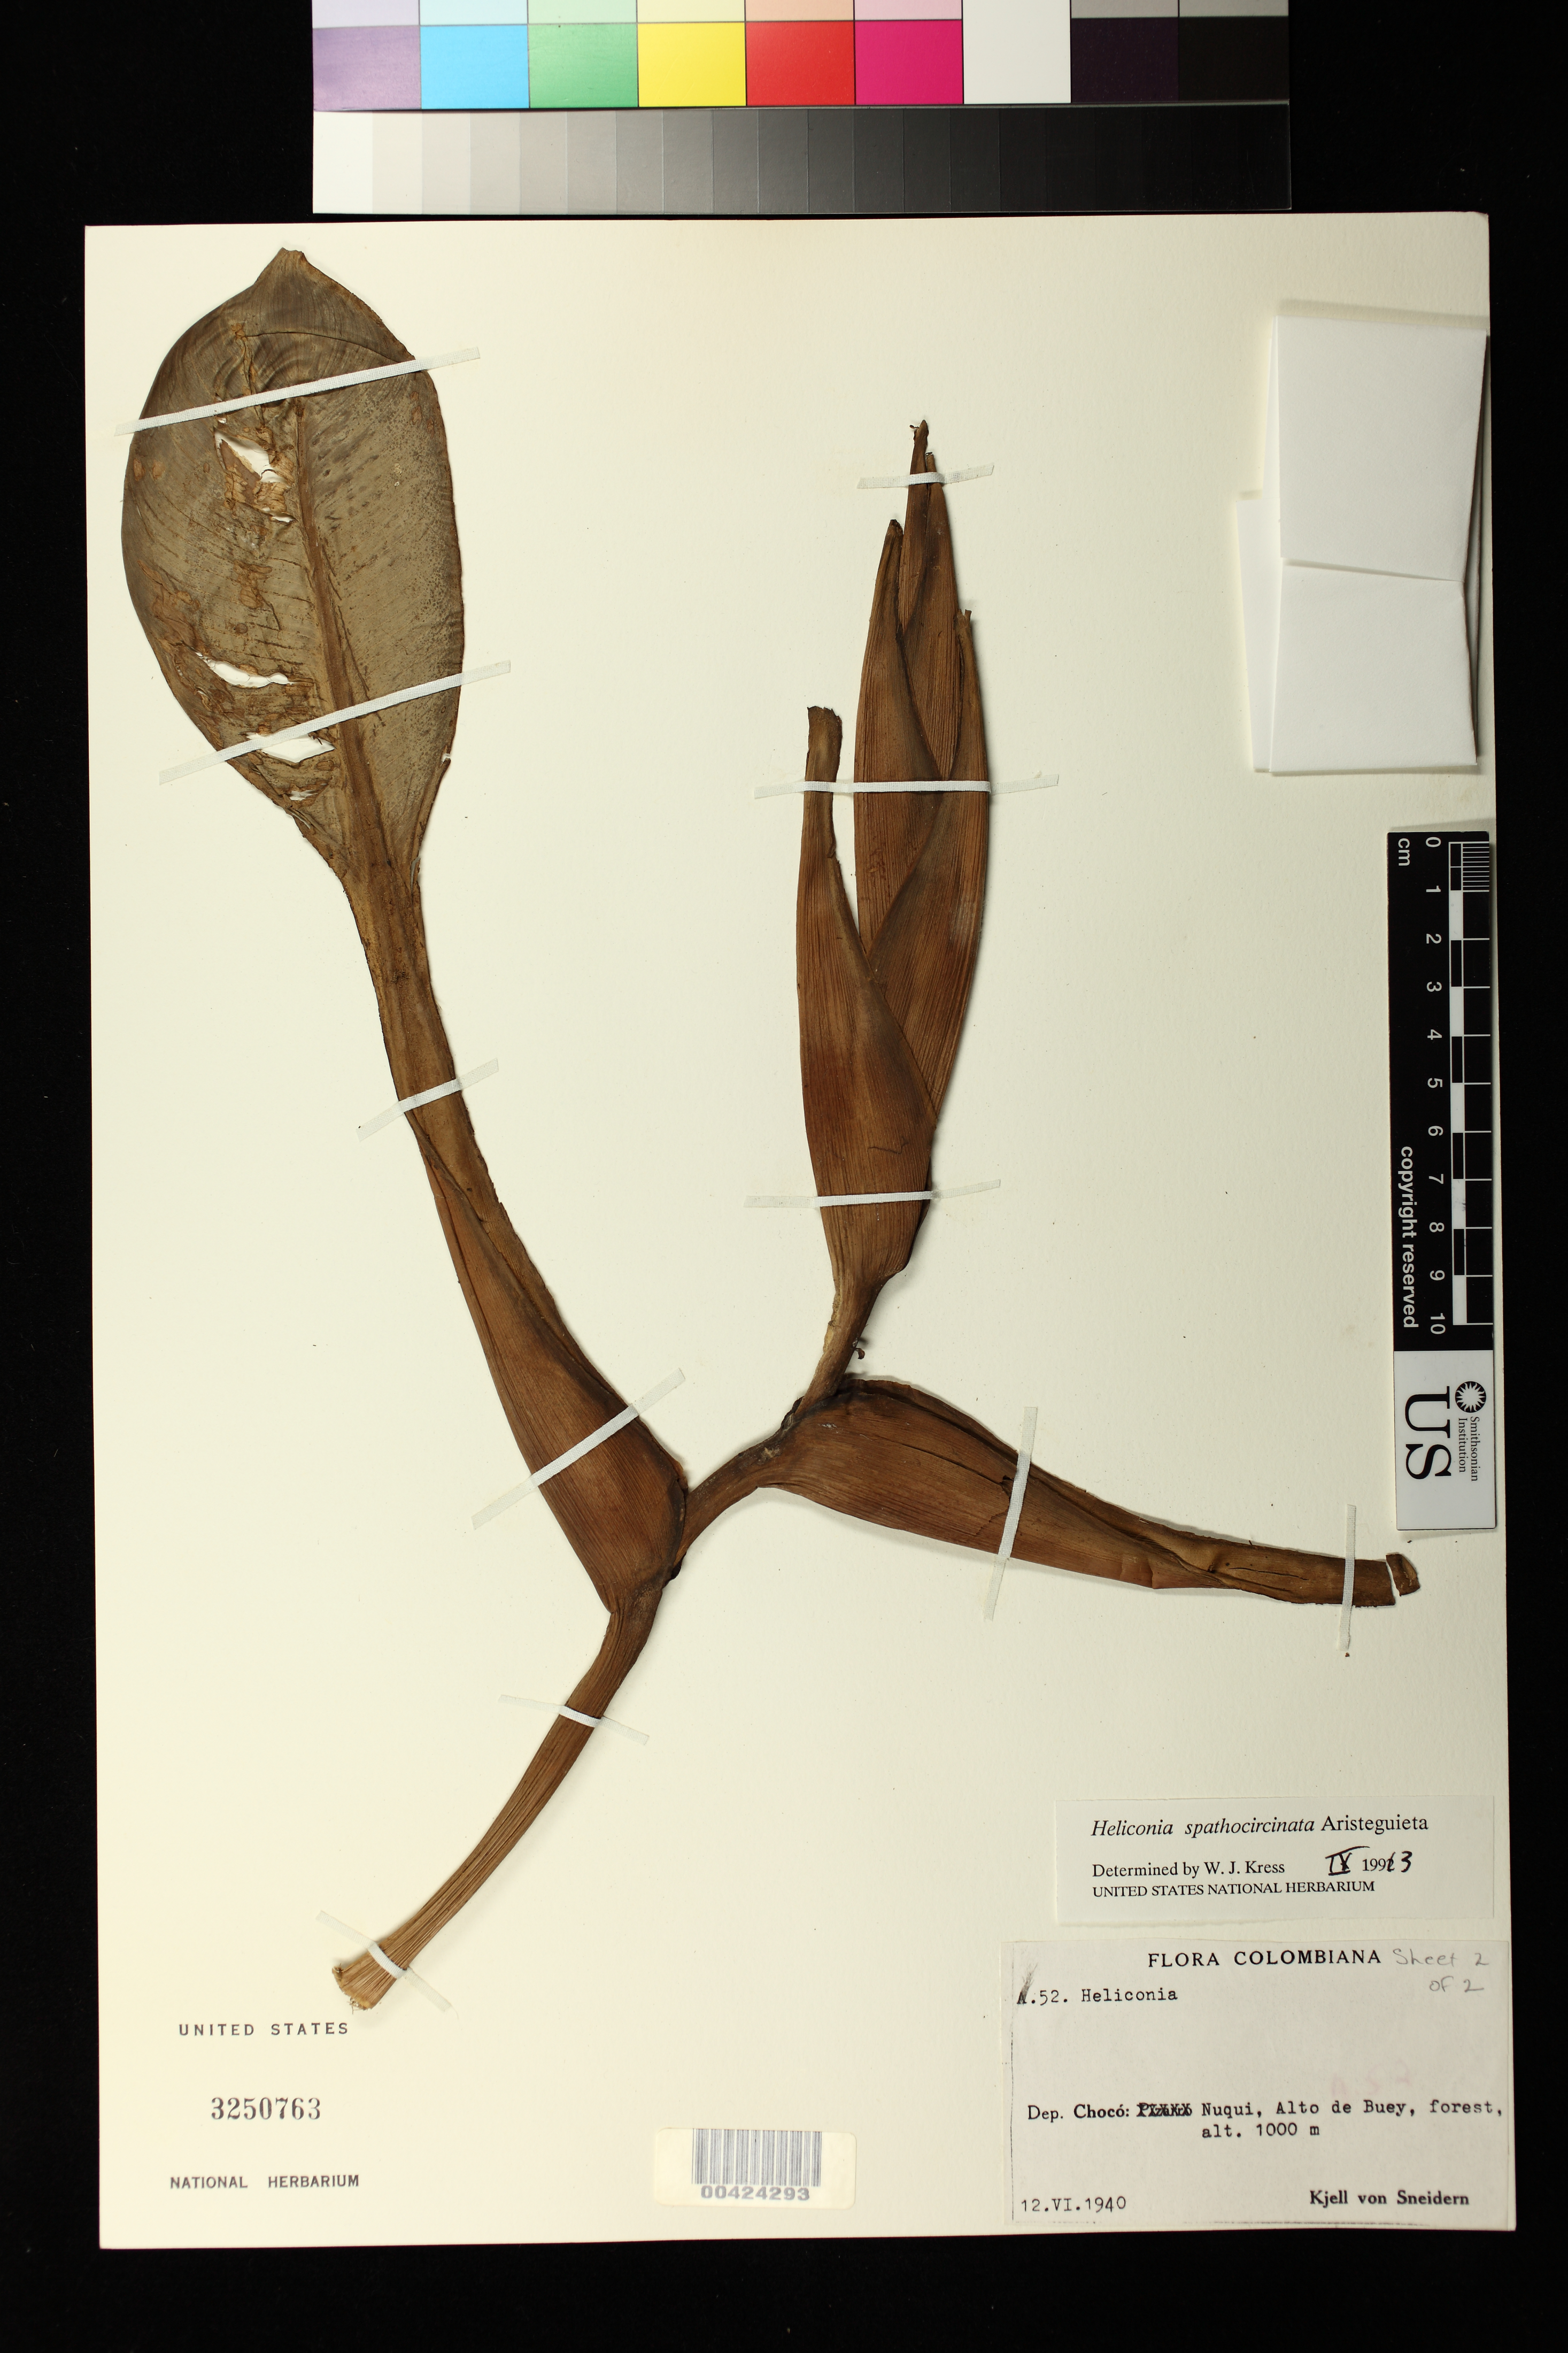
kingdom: Plantae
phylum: Tracheophyta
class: Liliopsida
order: Zingiberales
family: Heliconiaceae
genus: Heliconia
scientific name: Heliconia spathocircinata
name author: Aristeg.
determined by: Kress, W. J., (US), Smithsonian Institution - National Museum of Natural History (UNITED STATES)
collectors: K. von Sneidern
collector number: A.52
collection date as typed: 12 Jun 1940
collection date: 1940-06-12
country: Colombia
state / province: Chocó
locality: Nuqui, Alto de Buey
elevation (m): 1000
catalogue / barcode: US 3250763